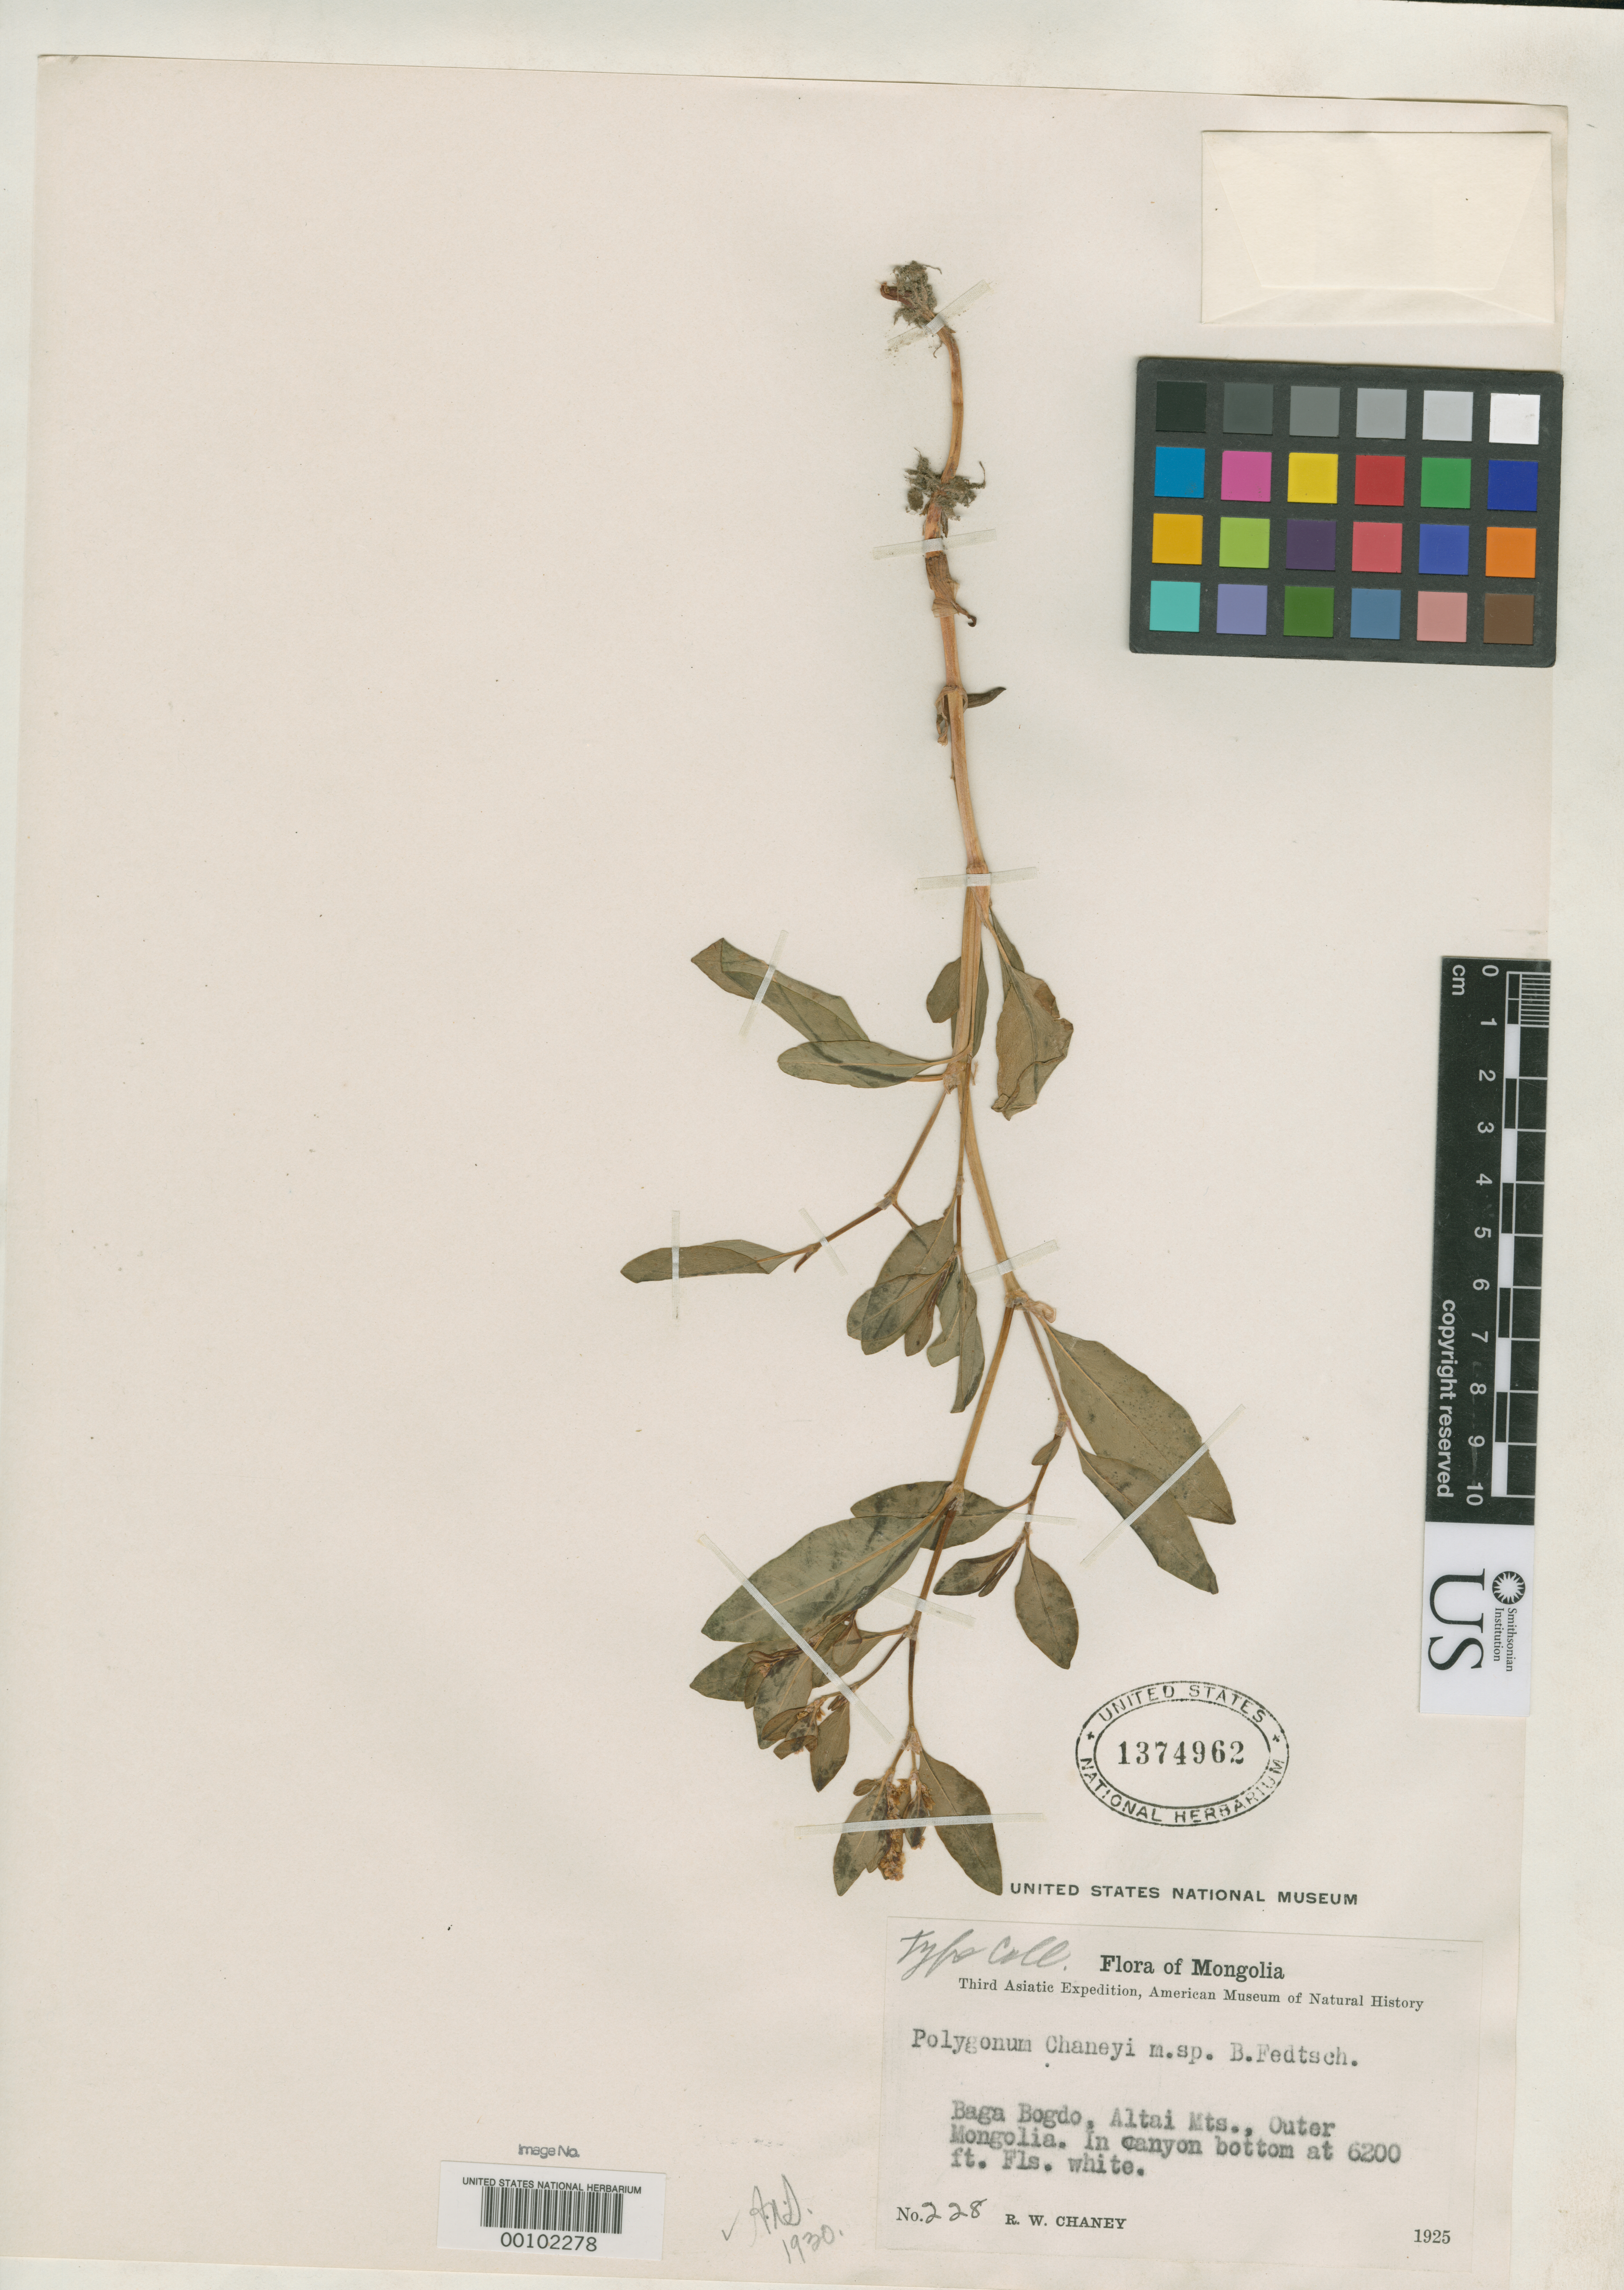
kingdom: Plantae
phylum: Tracheophyta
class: Magnoliopsida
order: Caryophyllales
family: Polygonaceae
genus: Polygonum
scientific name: Polygonum chaneyi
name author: B. Fedtsch. in Steward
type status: Type Collection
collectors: R. Chaney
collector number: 228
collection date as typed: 1925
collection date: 1925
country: Mongolia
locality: Baga Bogdo, Altai mts.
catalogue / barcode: US 1374962